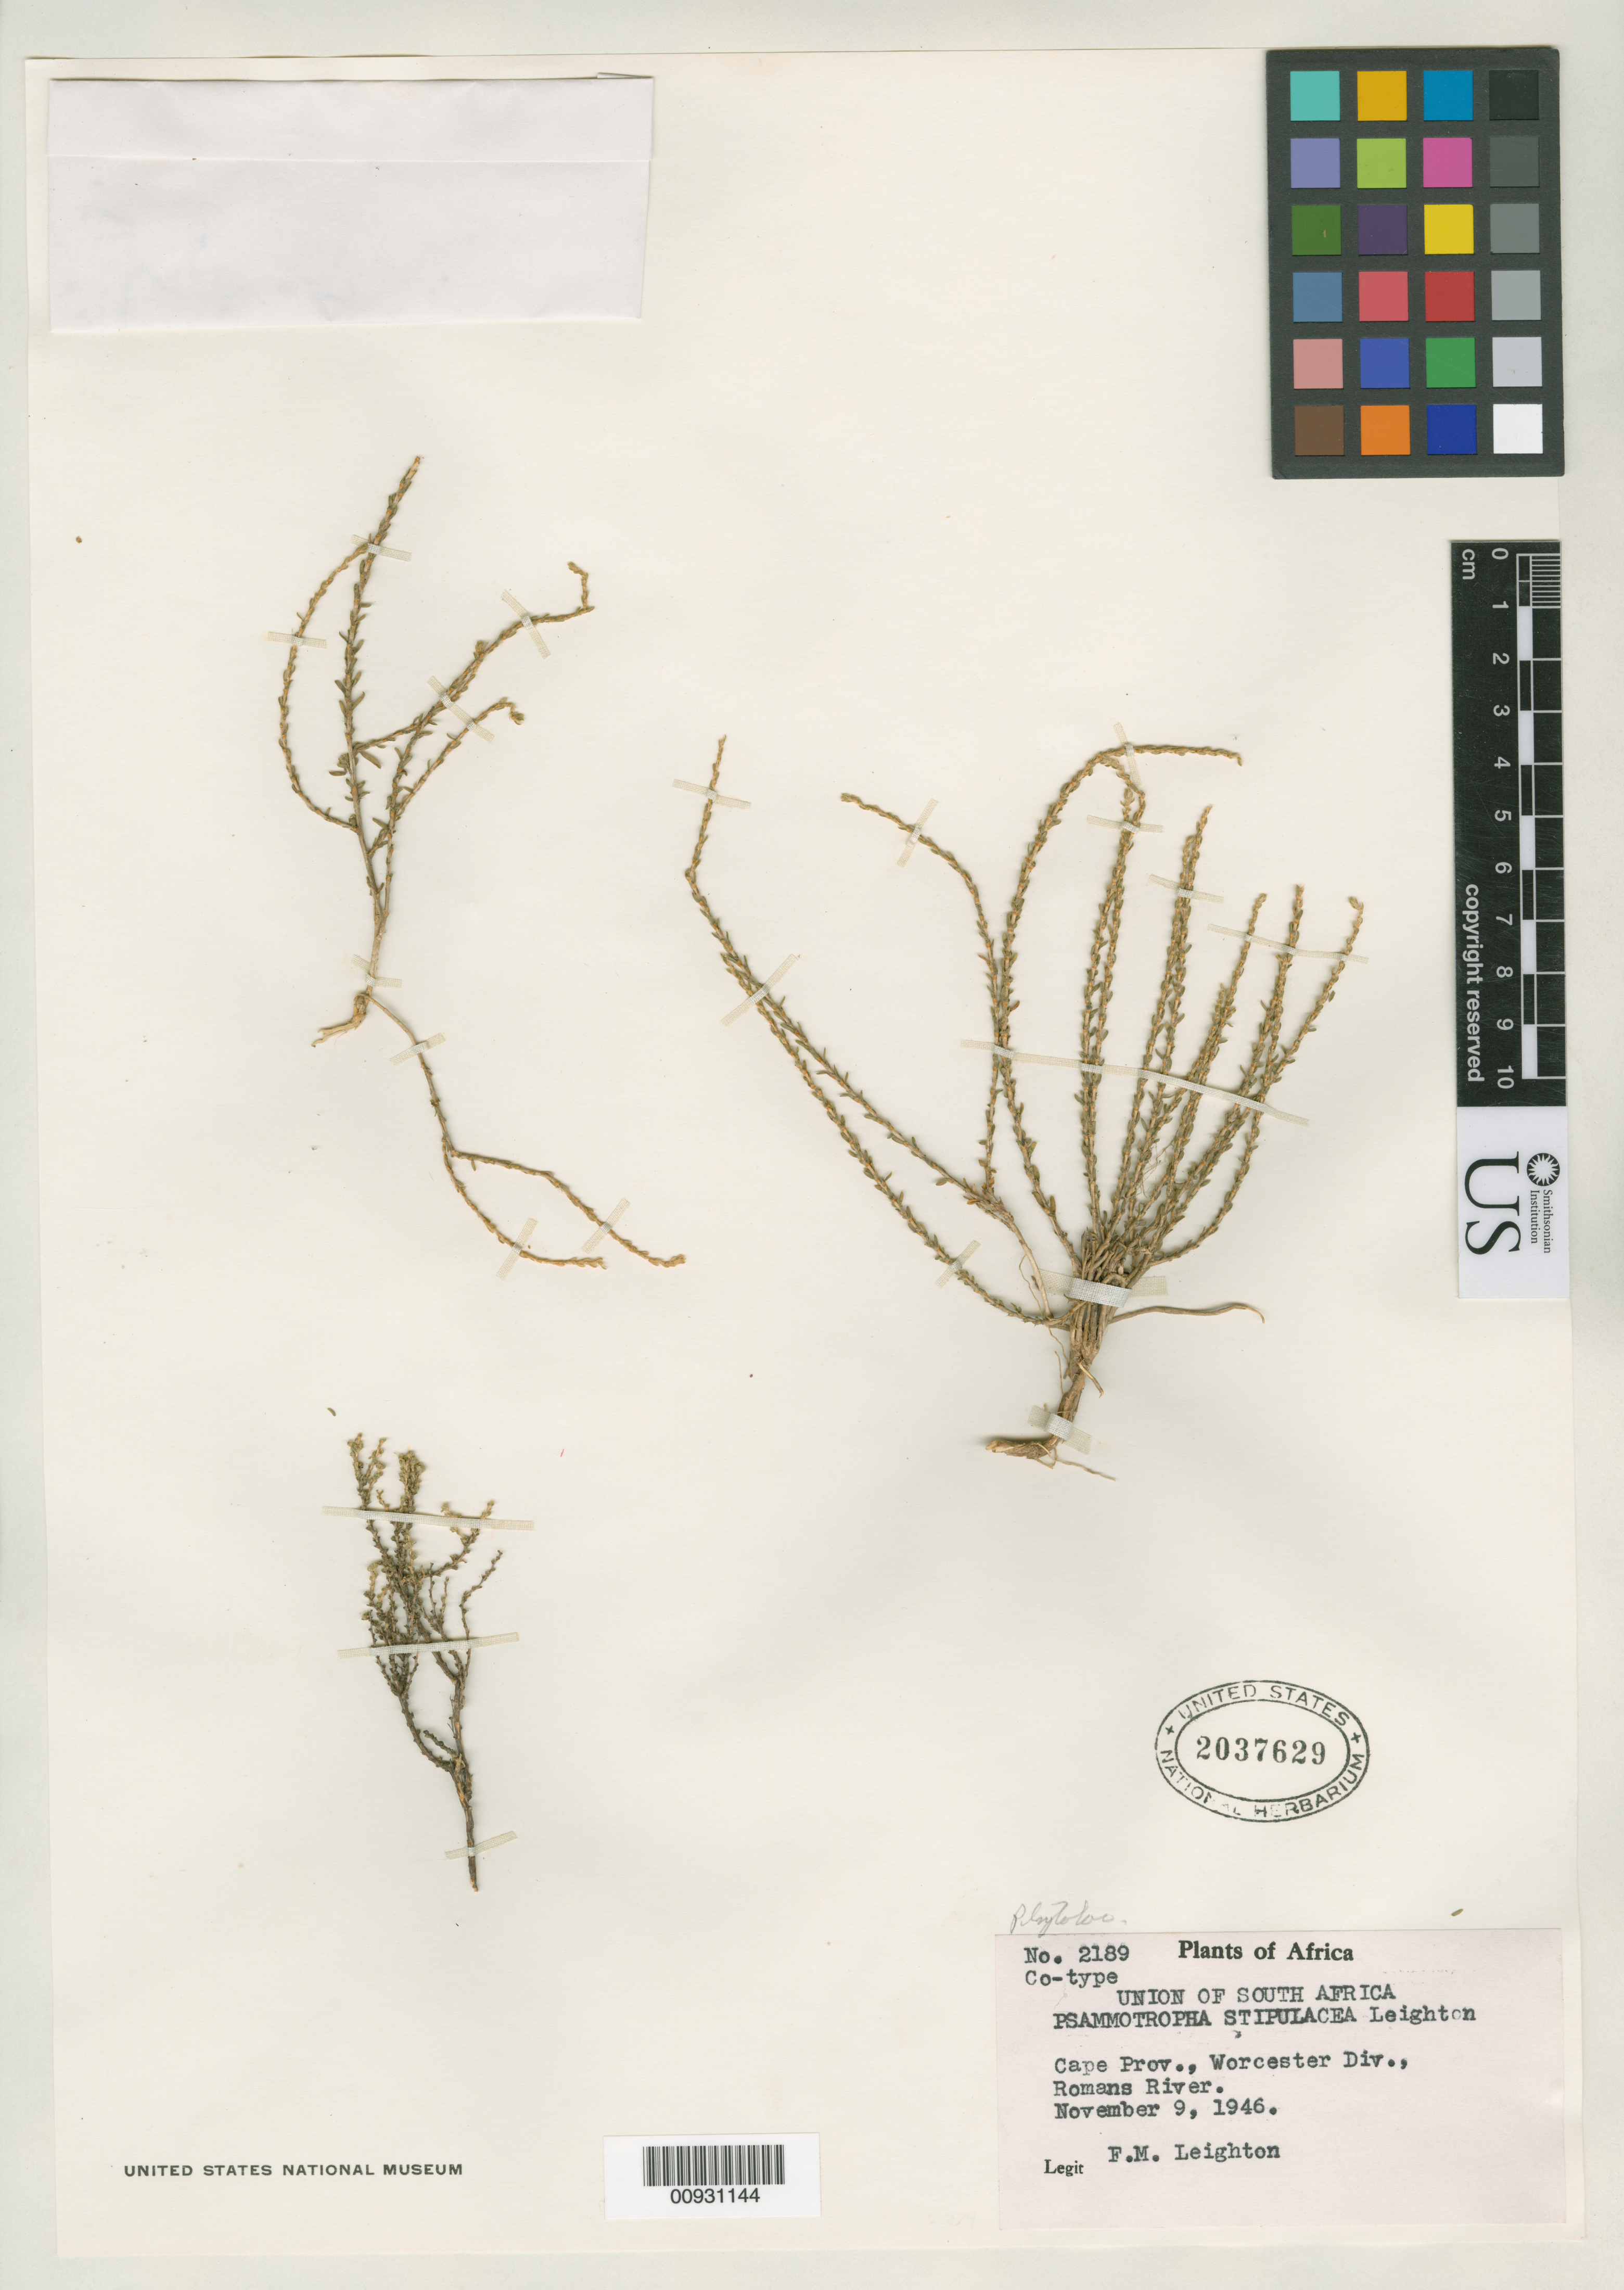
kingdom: Plantae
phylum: Tracheophyta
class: Magnoliopsida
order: Caryophyllales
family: Molluginaceae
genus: Psammotropha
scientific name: Psammotropha stipulacea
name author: F.M. Leight.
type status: Isotype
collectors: F. M. Leighton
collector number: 2189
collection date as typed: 09 Nov 1946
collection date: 1946-11-09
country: South Africa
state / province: Western Cape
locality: Cape Prov., Worcester Div., Romans River.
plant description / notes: "Co-type"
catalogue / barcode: US 2037629